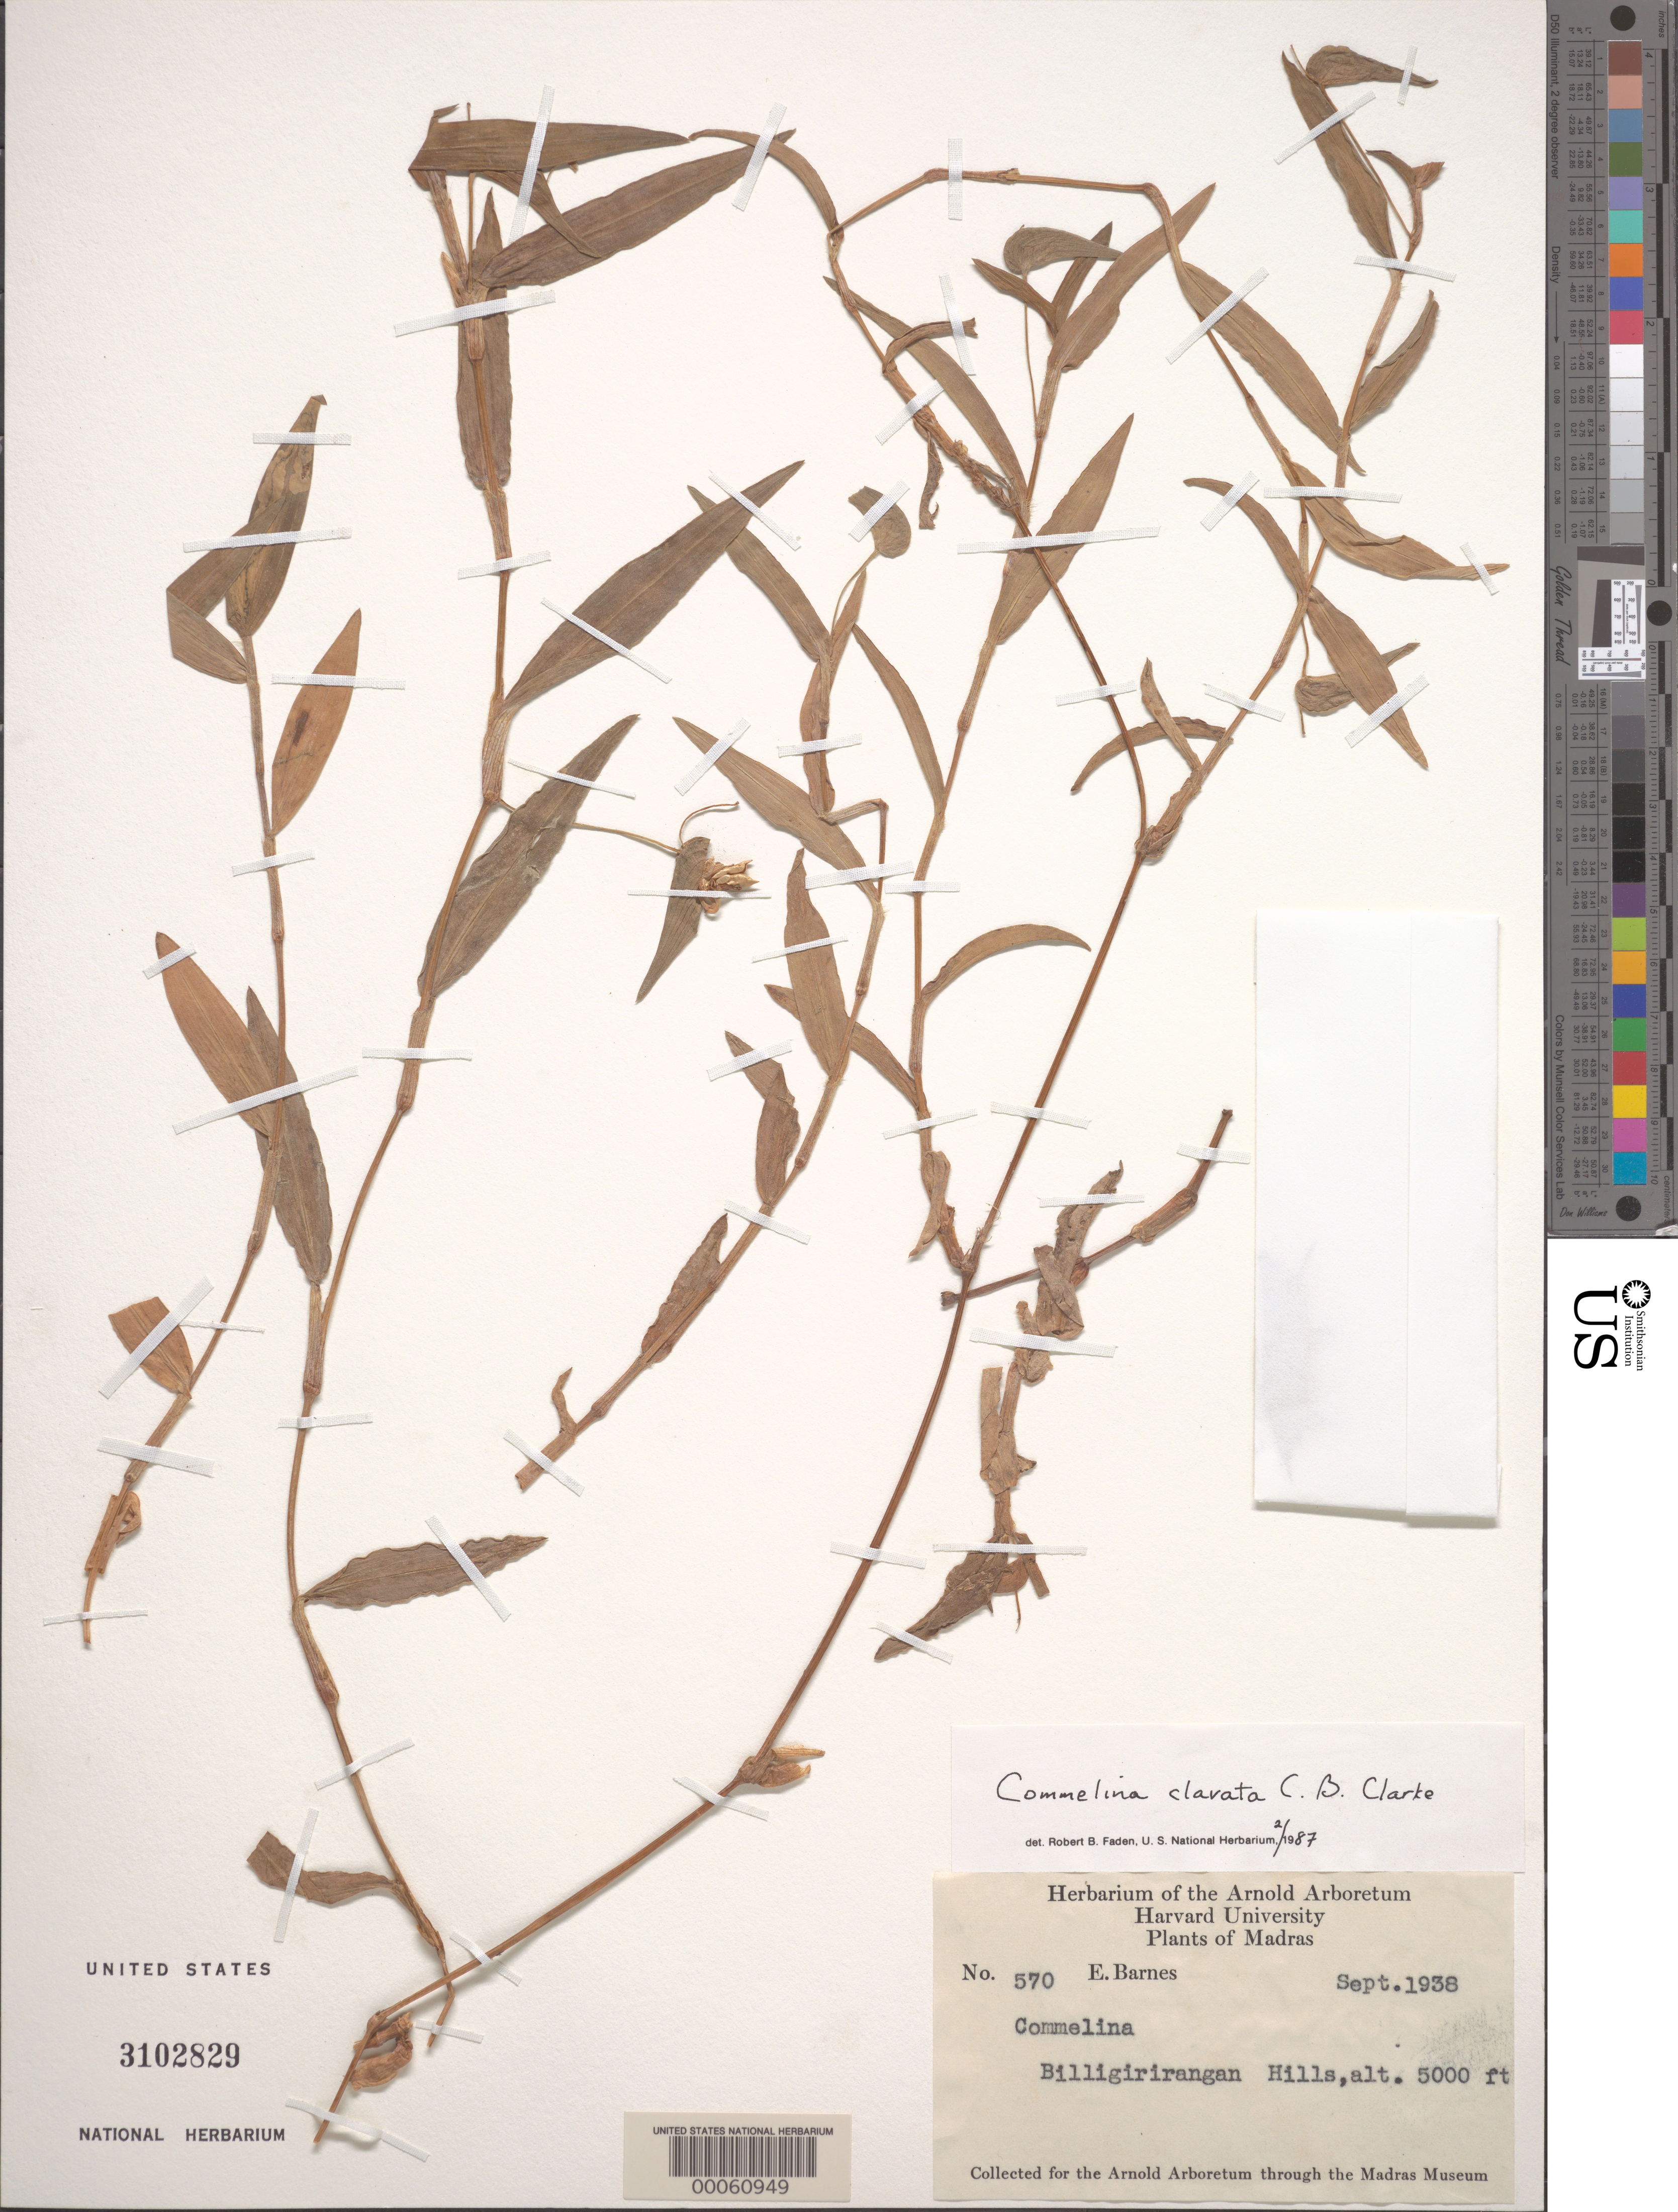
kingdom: Plantae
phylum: Tracheophyta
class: Liliopsida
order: Commelinales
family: Commelinaceae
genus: Commelina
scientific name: Commelina clavata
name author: C.B. Clarke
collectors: E. Barnes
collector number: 570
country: India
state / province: Tamil Nadu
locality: Billigirirangan hills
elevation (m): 1524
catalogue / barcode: US 3102829